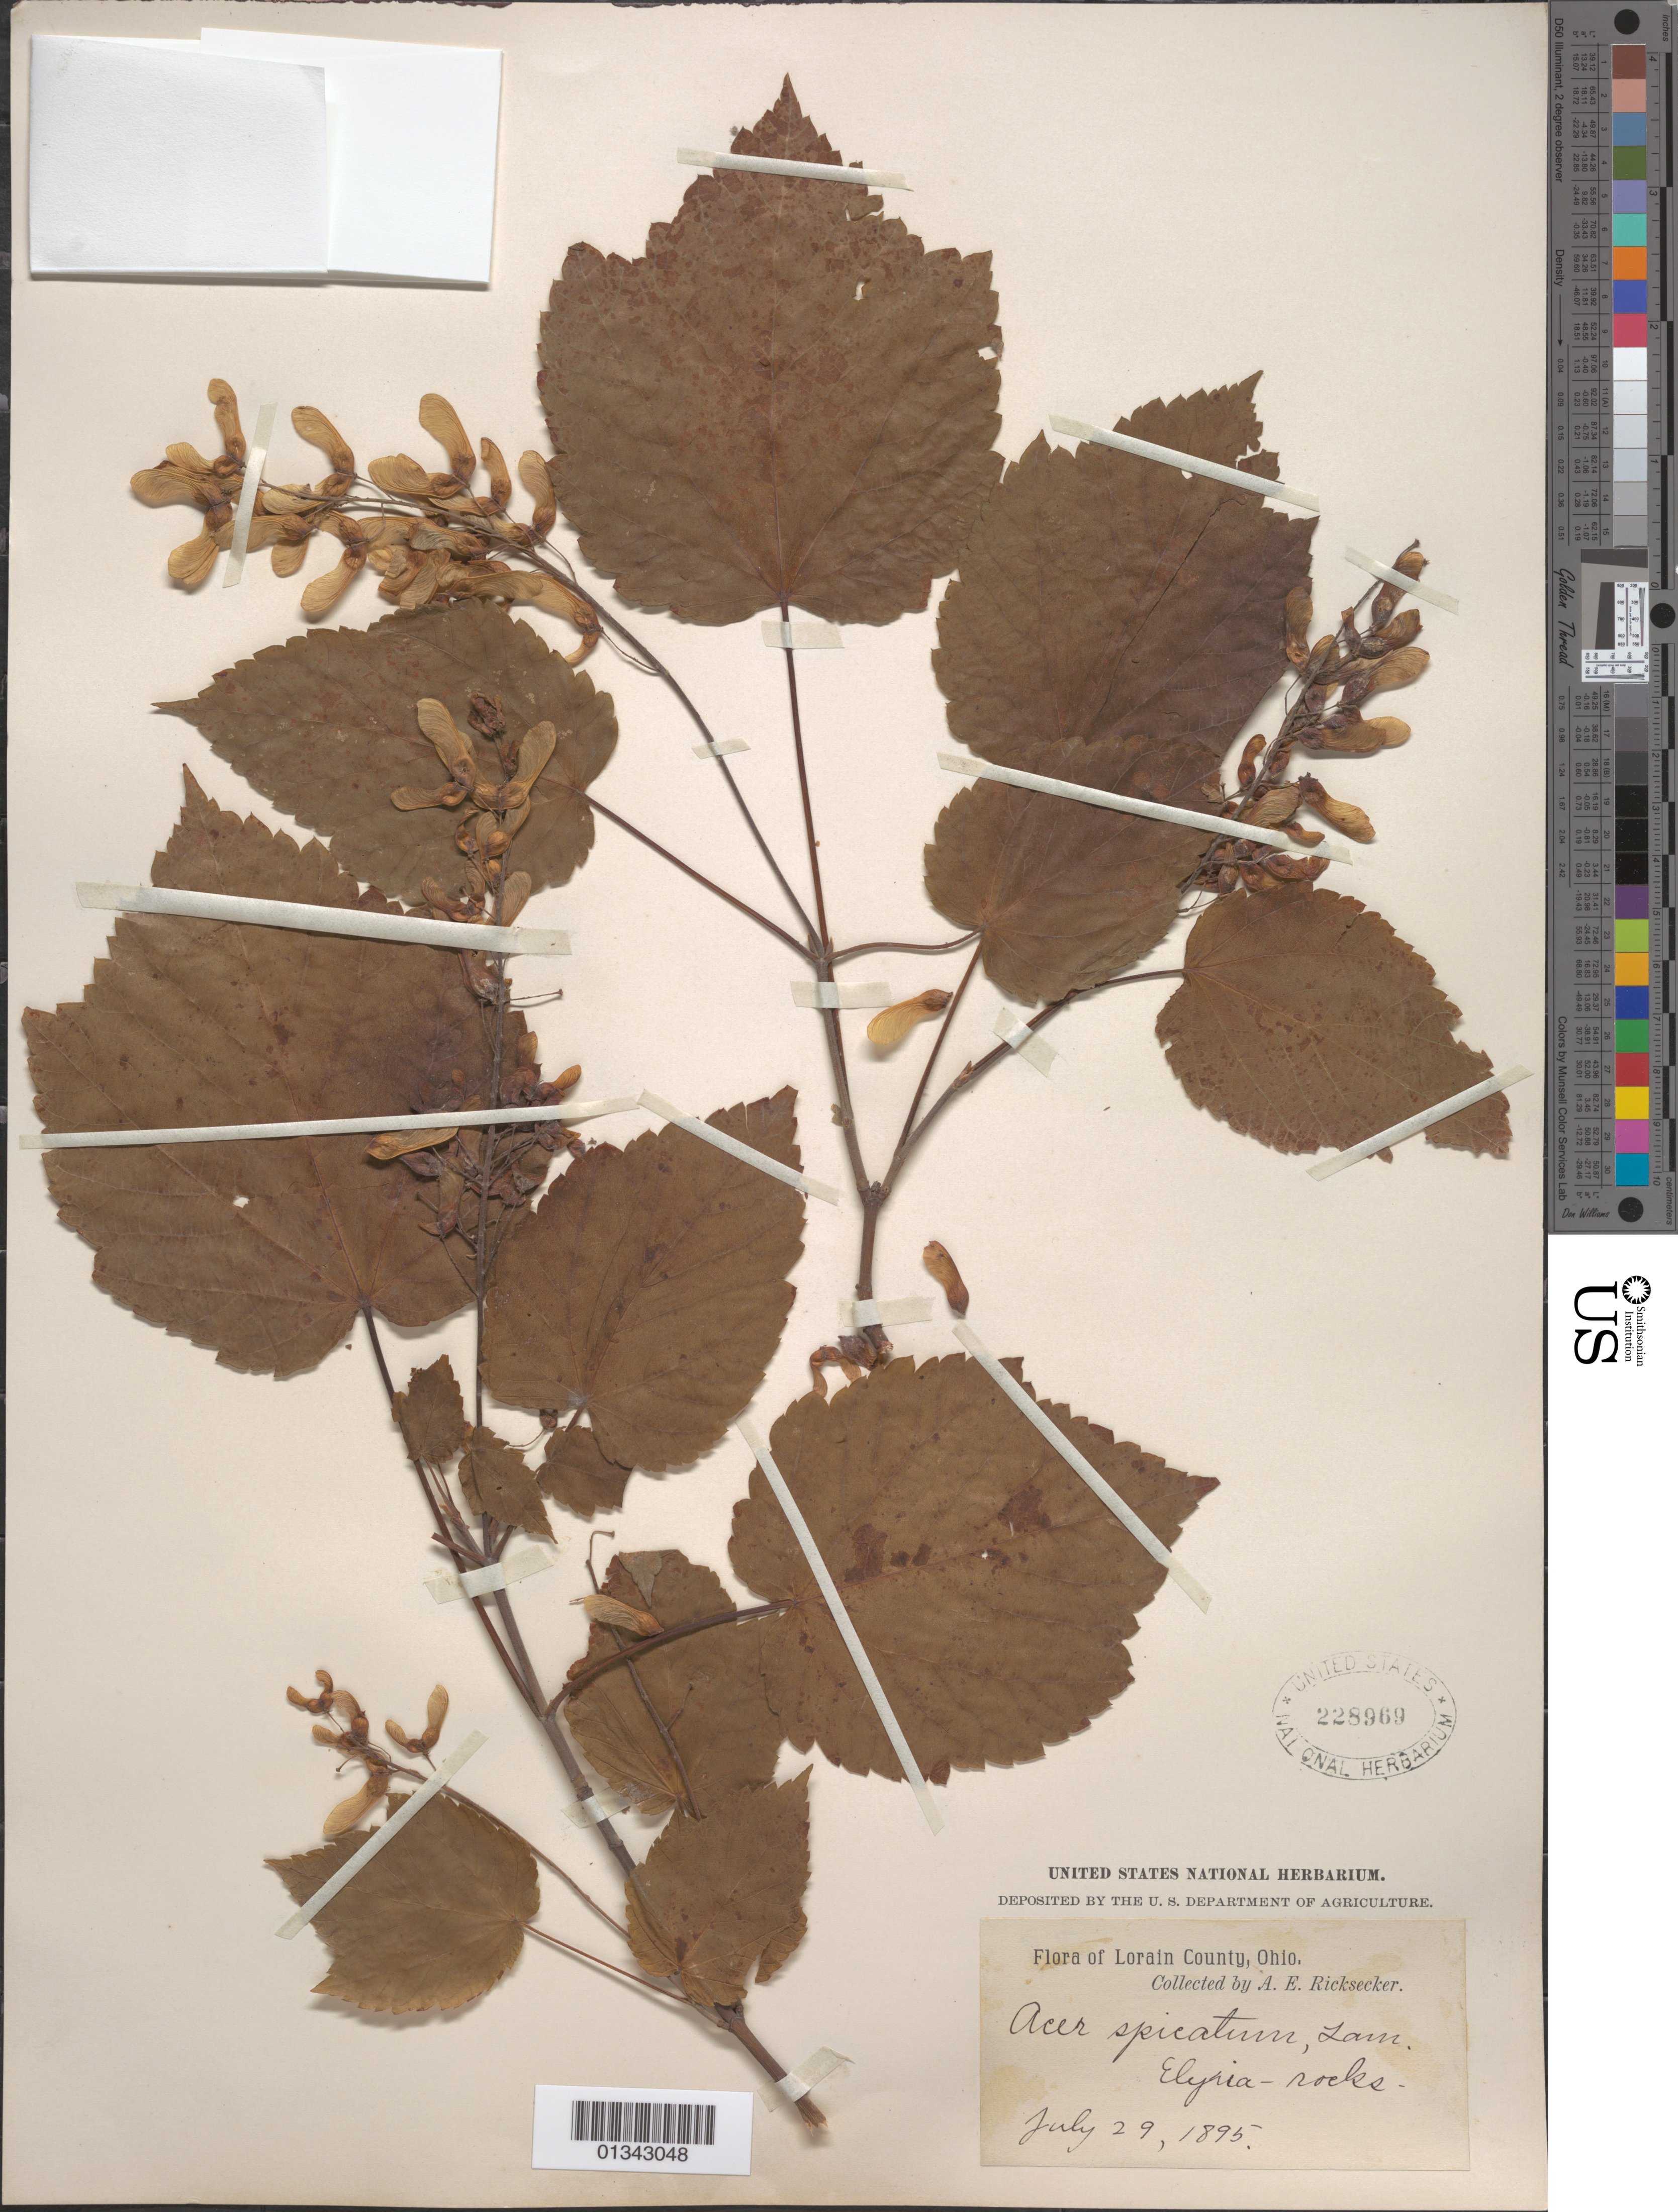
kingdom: Plantae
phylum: Tracheophyta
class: Magnoliopsida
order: Sapindales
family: Sapindaceae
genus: Acer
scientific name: Acer spicatum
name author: Lam.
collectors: A. E. Ricksecker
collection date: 1895-07-29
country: United States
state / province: Ohio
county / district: Lorain County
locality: Elyria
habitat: Rocks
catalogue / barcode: US 228969